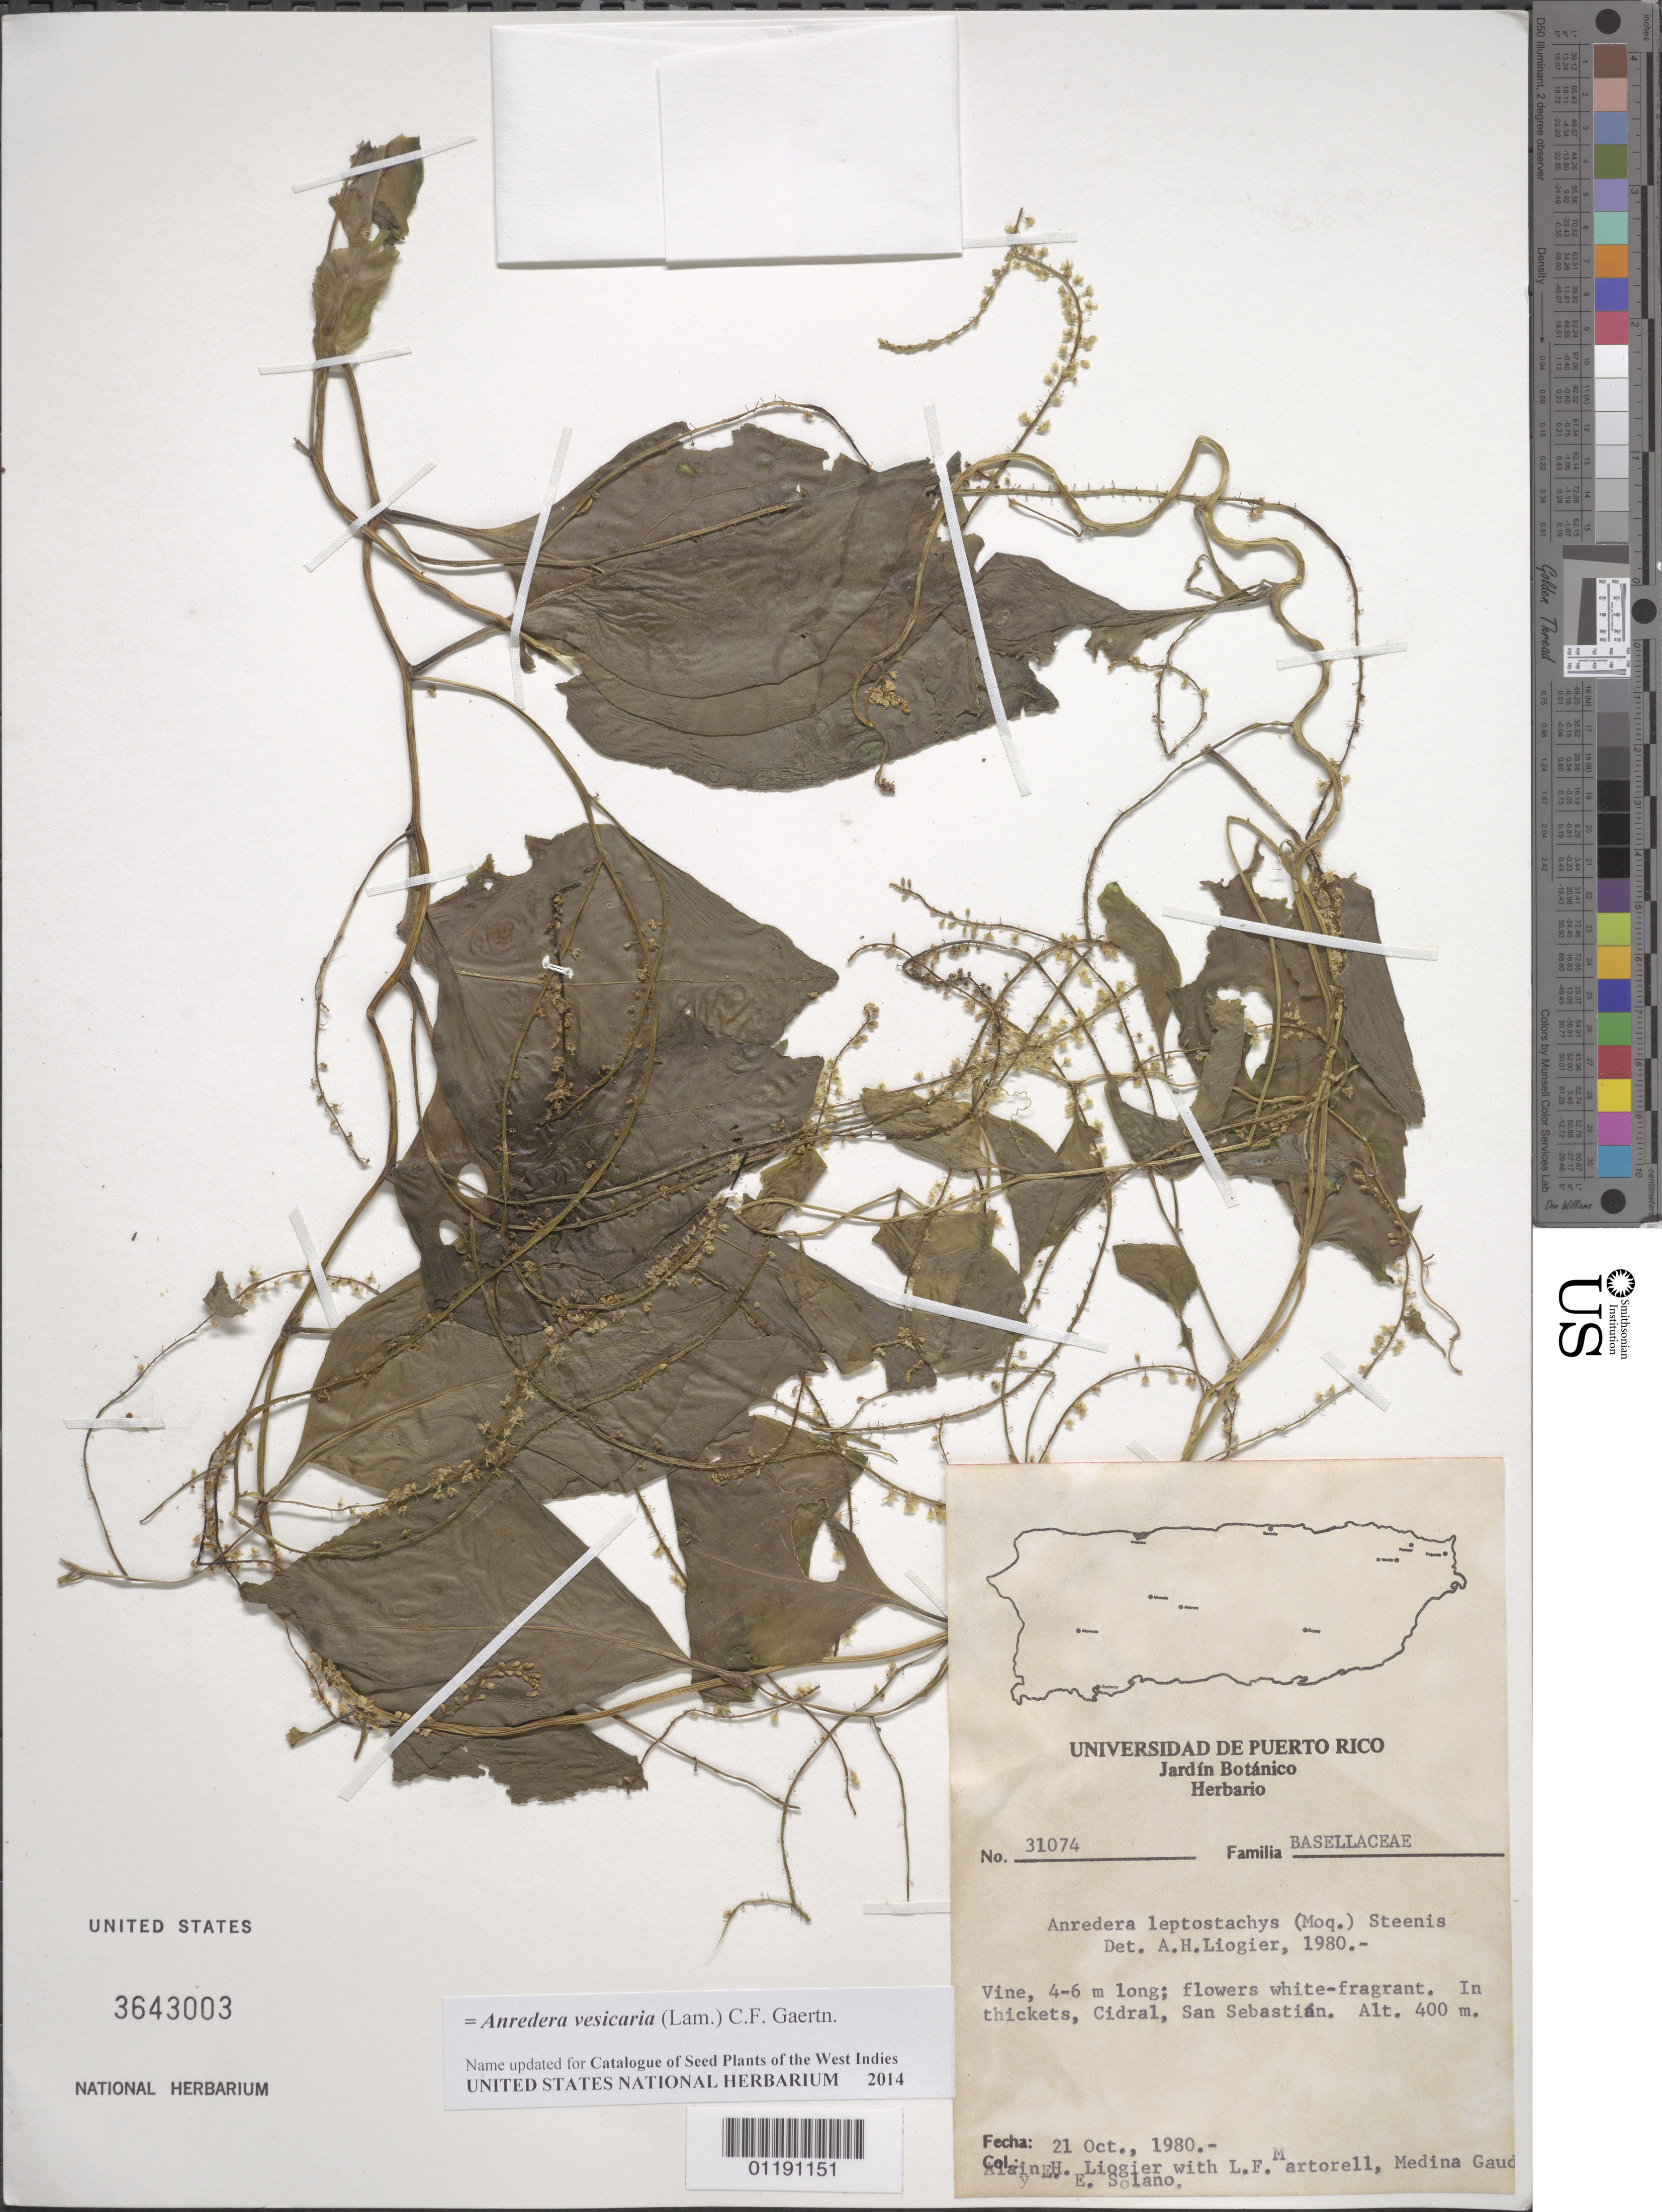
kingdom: Plantae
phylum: Tracheophyta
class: Magnoliopsida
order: Caryophyllales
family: Basellaceae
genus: Anredera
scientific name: Anredera vesicaria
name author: (Lam.) C.F. Gaertn.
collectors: A. H. Liogier, L. Martorell, M. Gaud & E. Solano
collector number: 31074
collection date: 1980-10-21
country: Puerto Rico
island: Puerto Rico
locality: Cidral, San Sebastián.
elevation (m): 400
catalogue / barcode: US 3643003